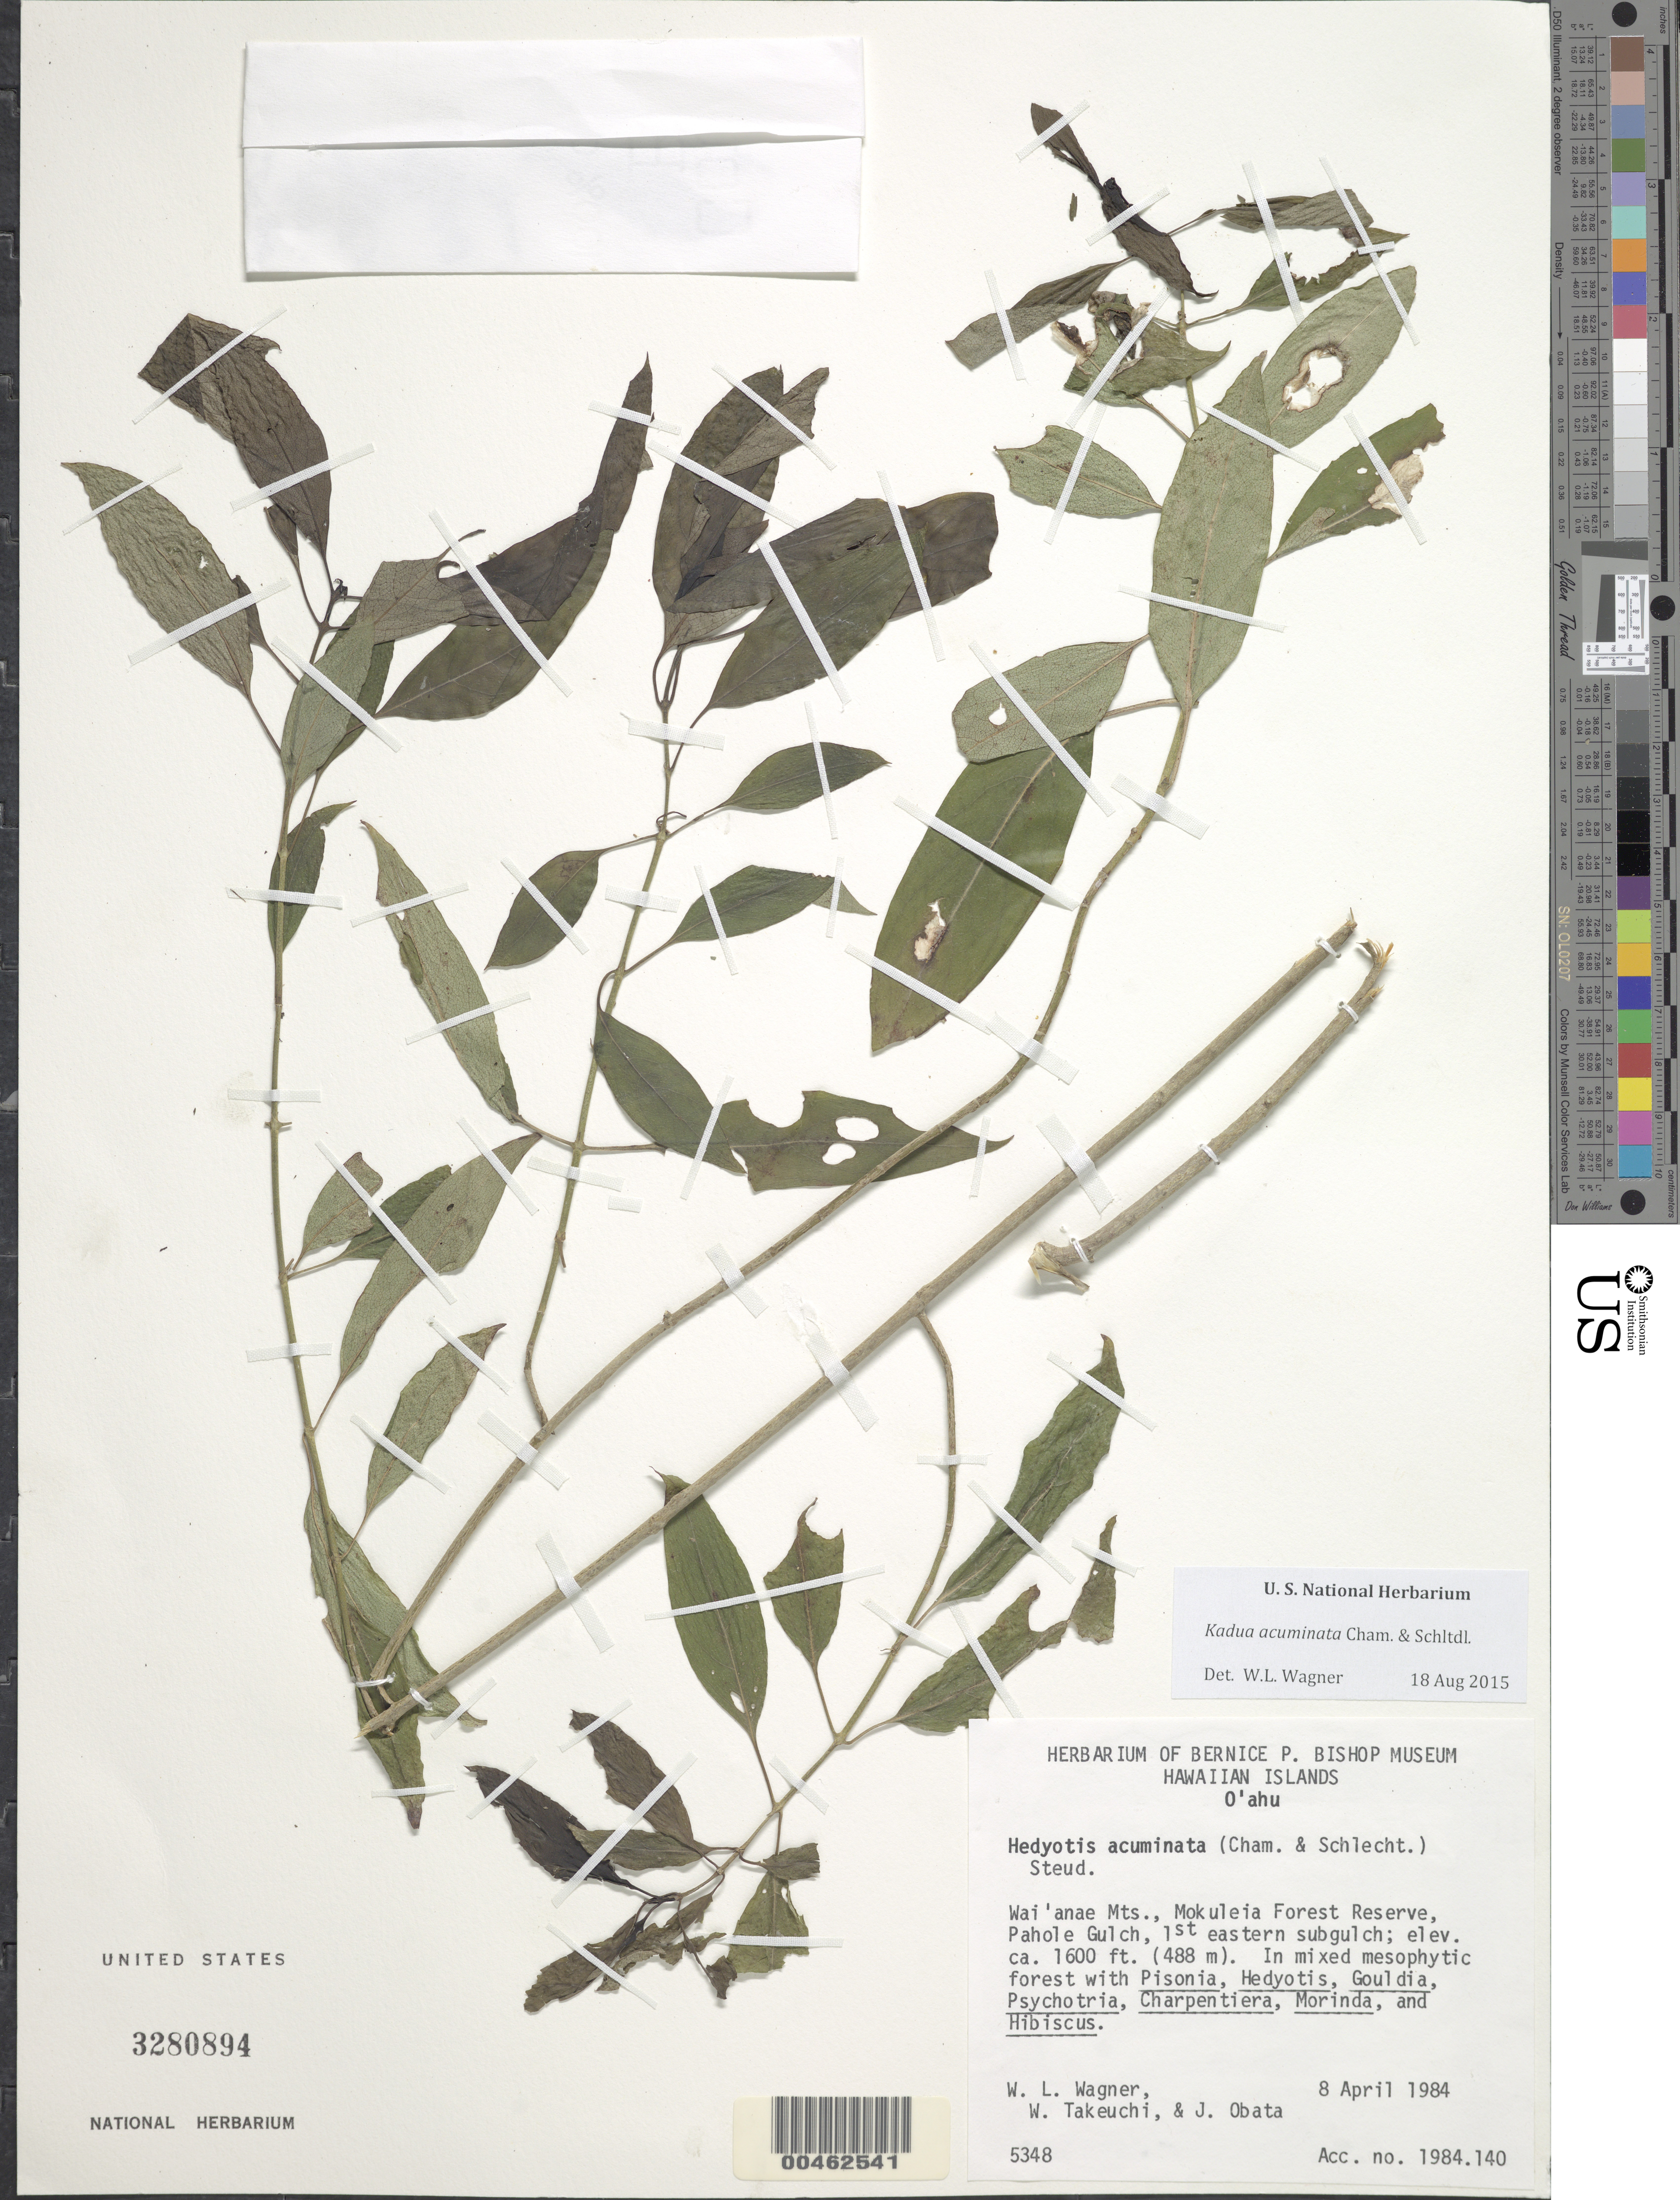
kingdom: Plantae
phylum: Tracheophyta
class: Magnoliopsida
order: Gentianales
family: Rubiaceae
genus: Kadua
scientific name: Kadua acuminata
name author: Cham. & Schltdl.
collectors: W. L. Wagner, W. N. Takeuchi & J. Obata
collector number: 5348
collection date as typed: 8 Apr 1984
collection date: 1984-04-08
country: United States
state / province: Hawaii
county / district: Honolulu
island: Oahu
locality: Wai'anae Mts., Mokuleia Forest Reserve, Pahole Gulch, 1st eastern subgulch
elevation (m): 488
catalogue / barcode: US 3280894